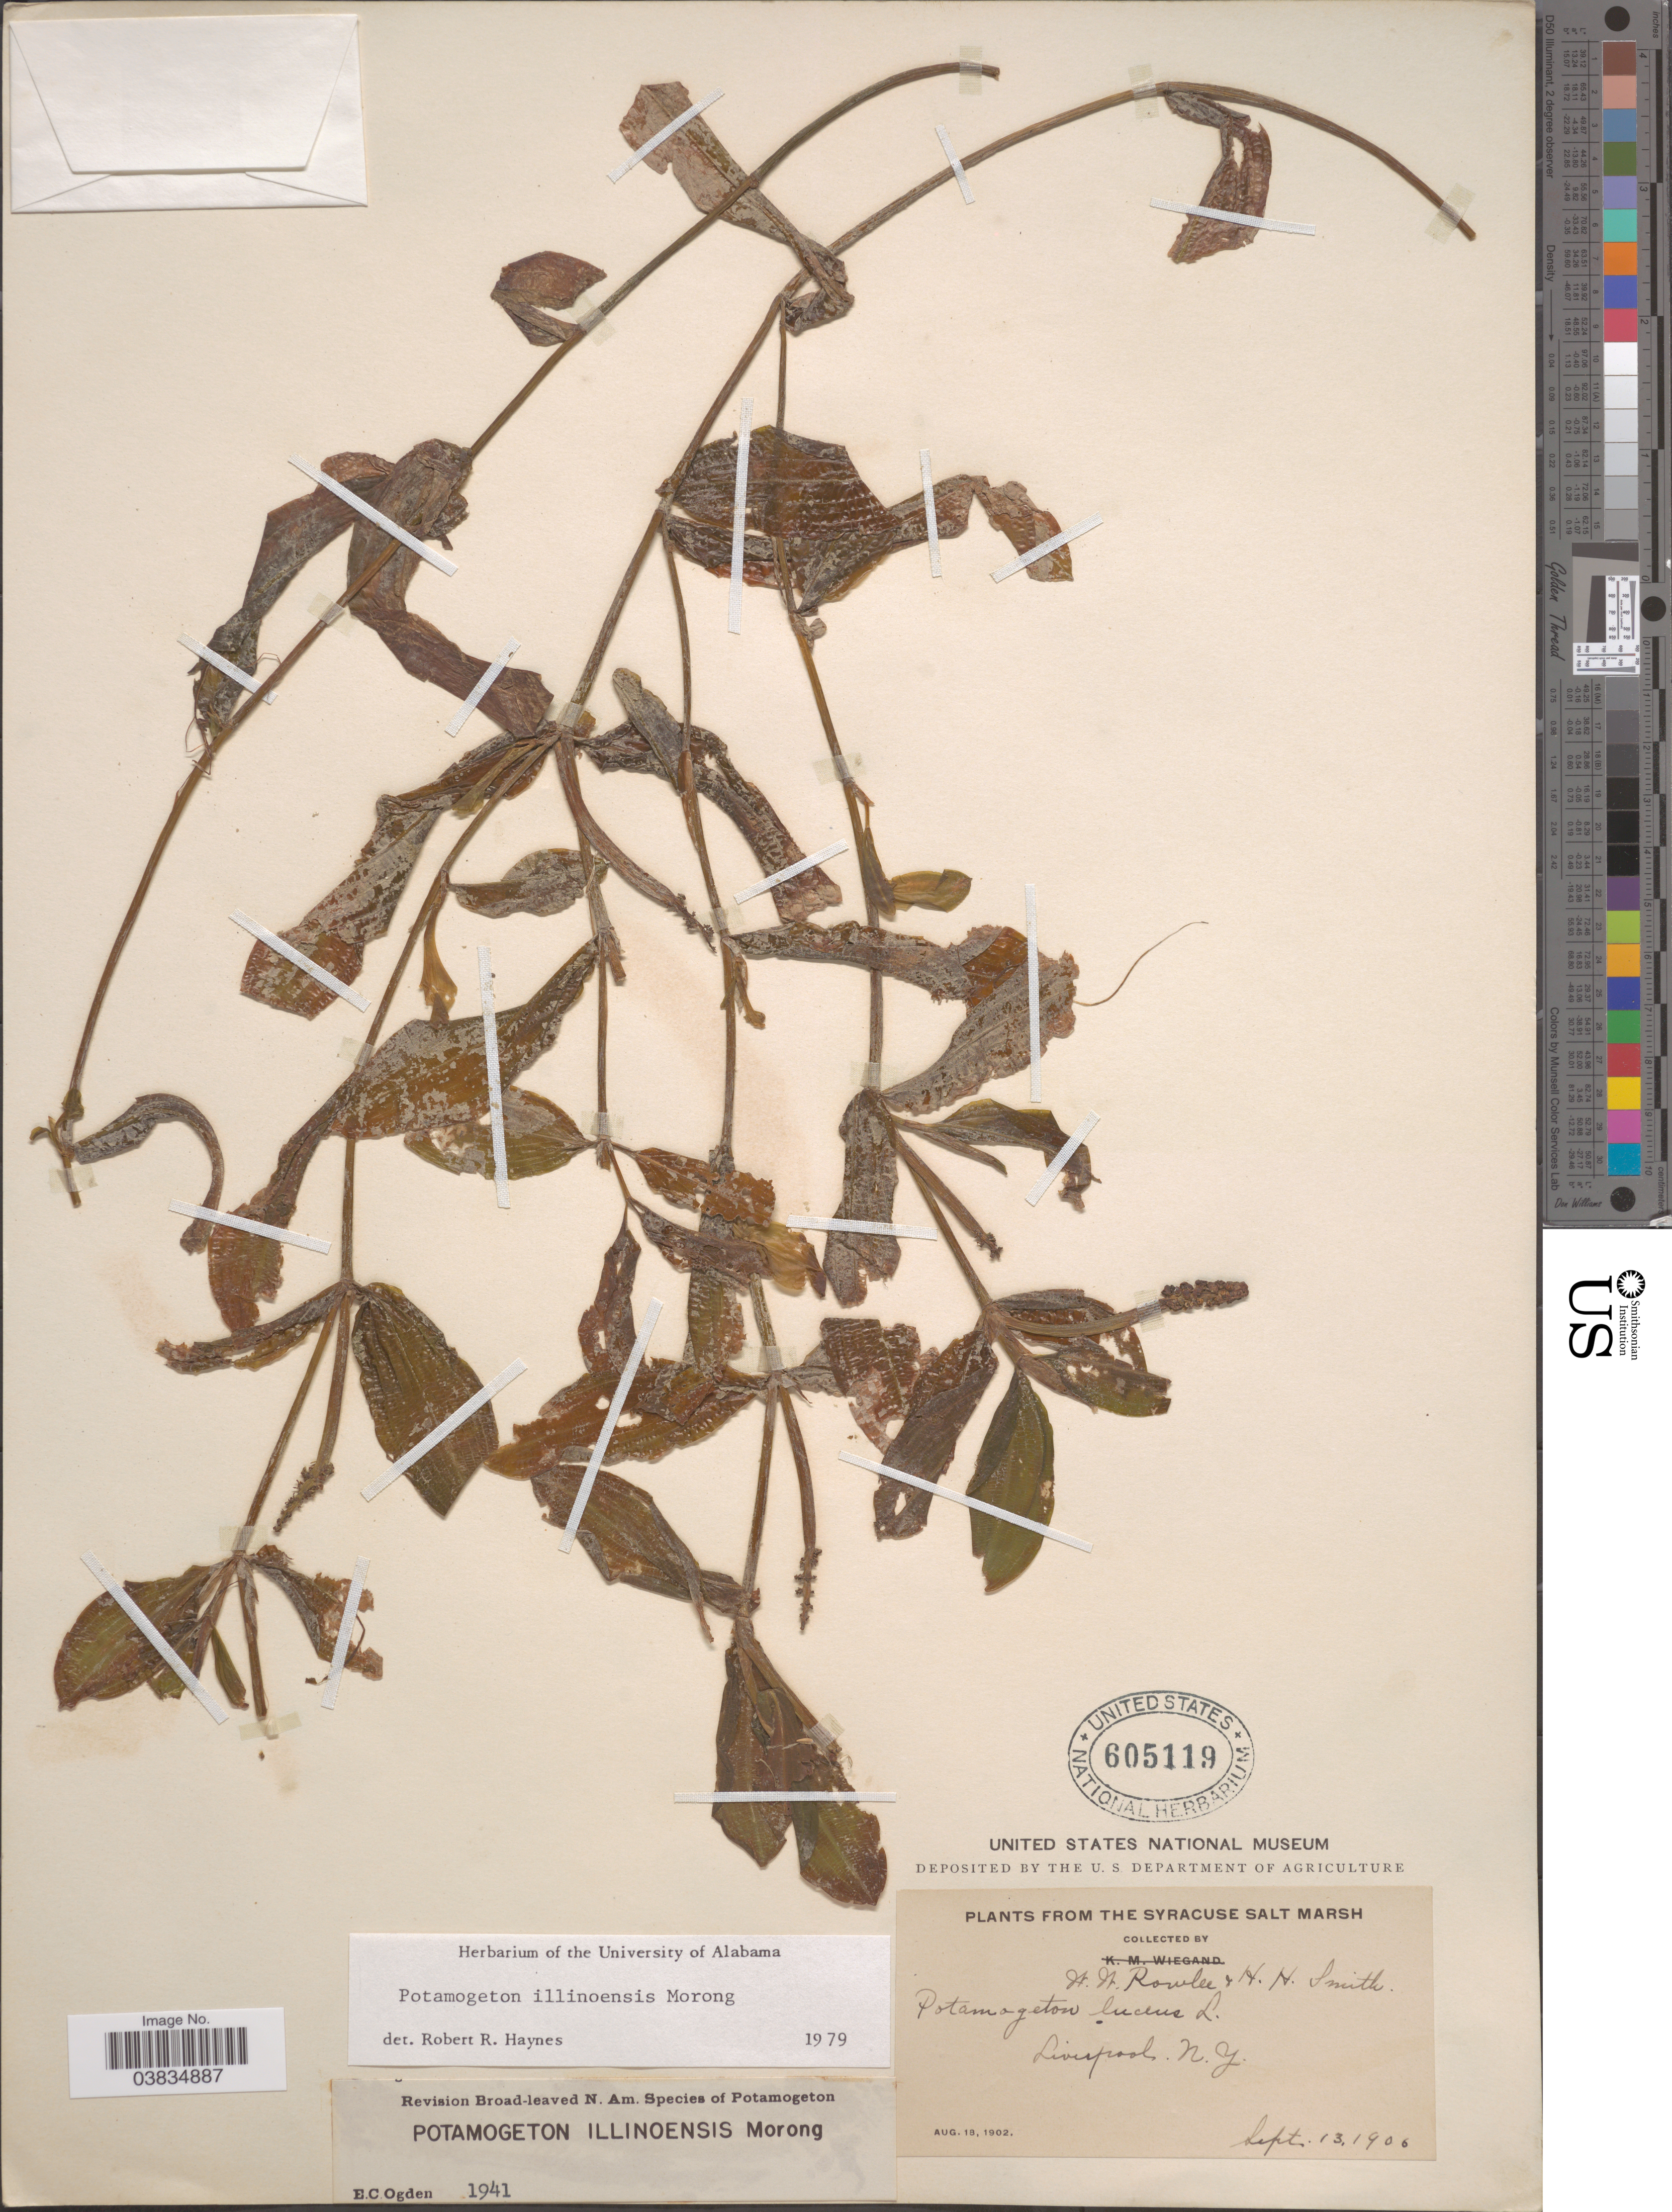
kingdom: Plantae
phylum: Tracheophyta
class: Liliopsida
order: Alismatales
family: Potamogetonaceae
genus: Potamogeton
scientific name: Potamogeton illinoensis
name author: Morong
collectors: N. N. Rowlee & H. Smith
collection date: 1906-09-13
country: United States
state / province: New York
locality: Syracuse Salt Marsh. Liverpool.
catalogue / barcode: US 605119